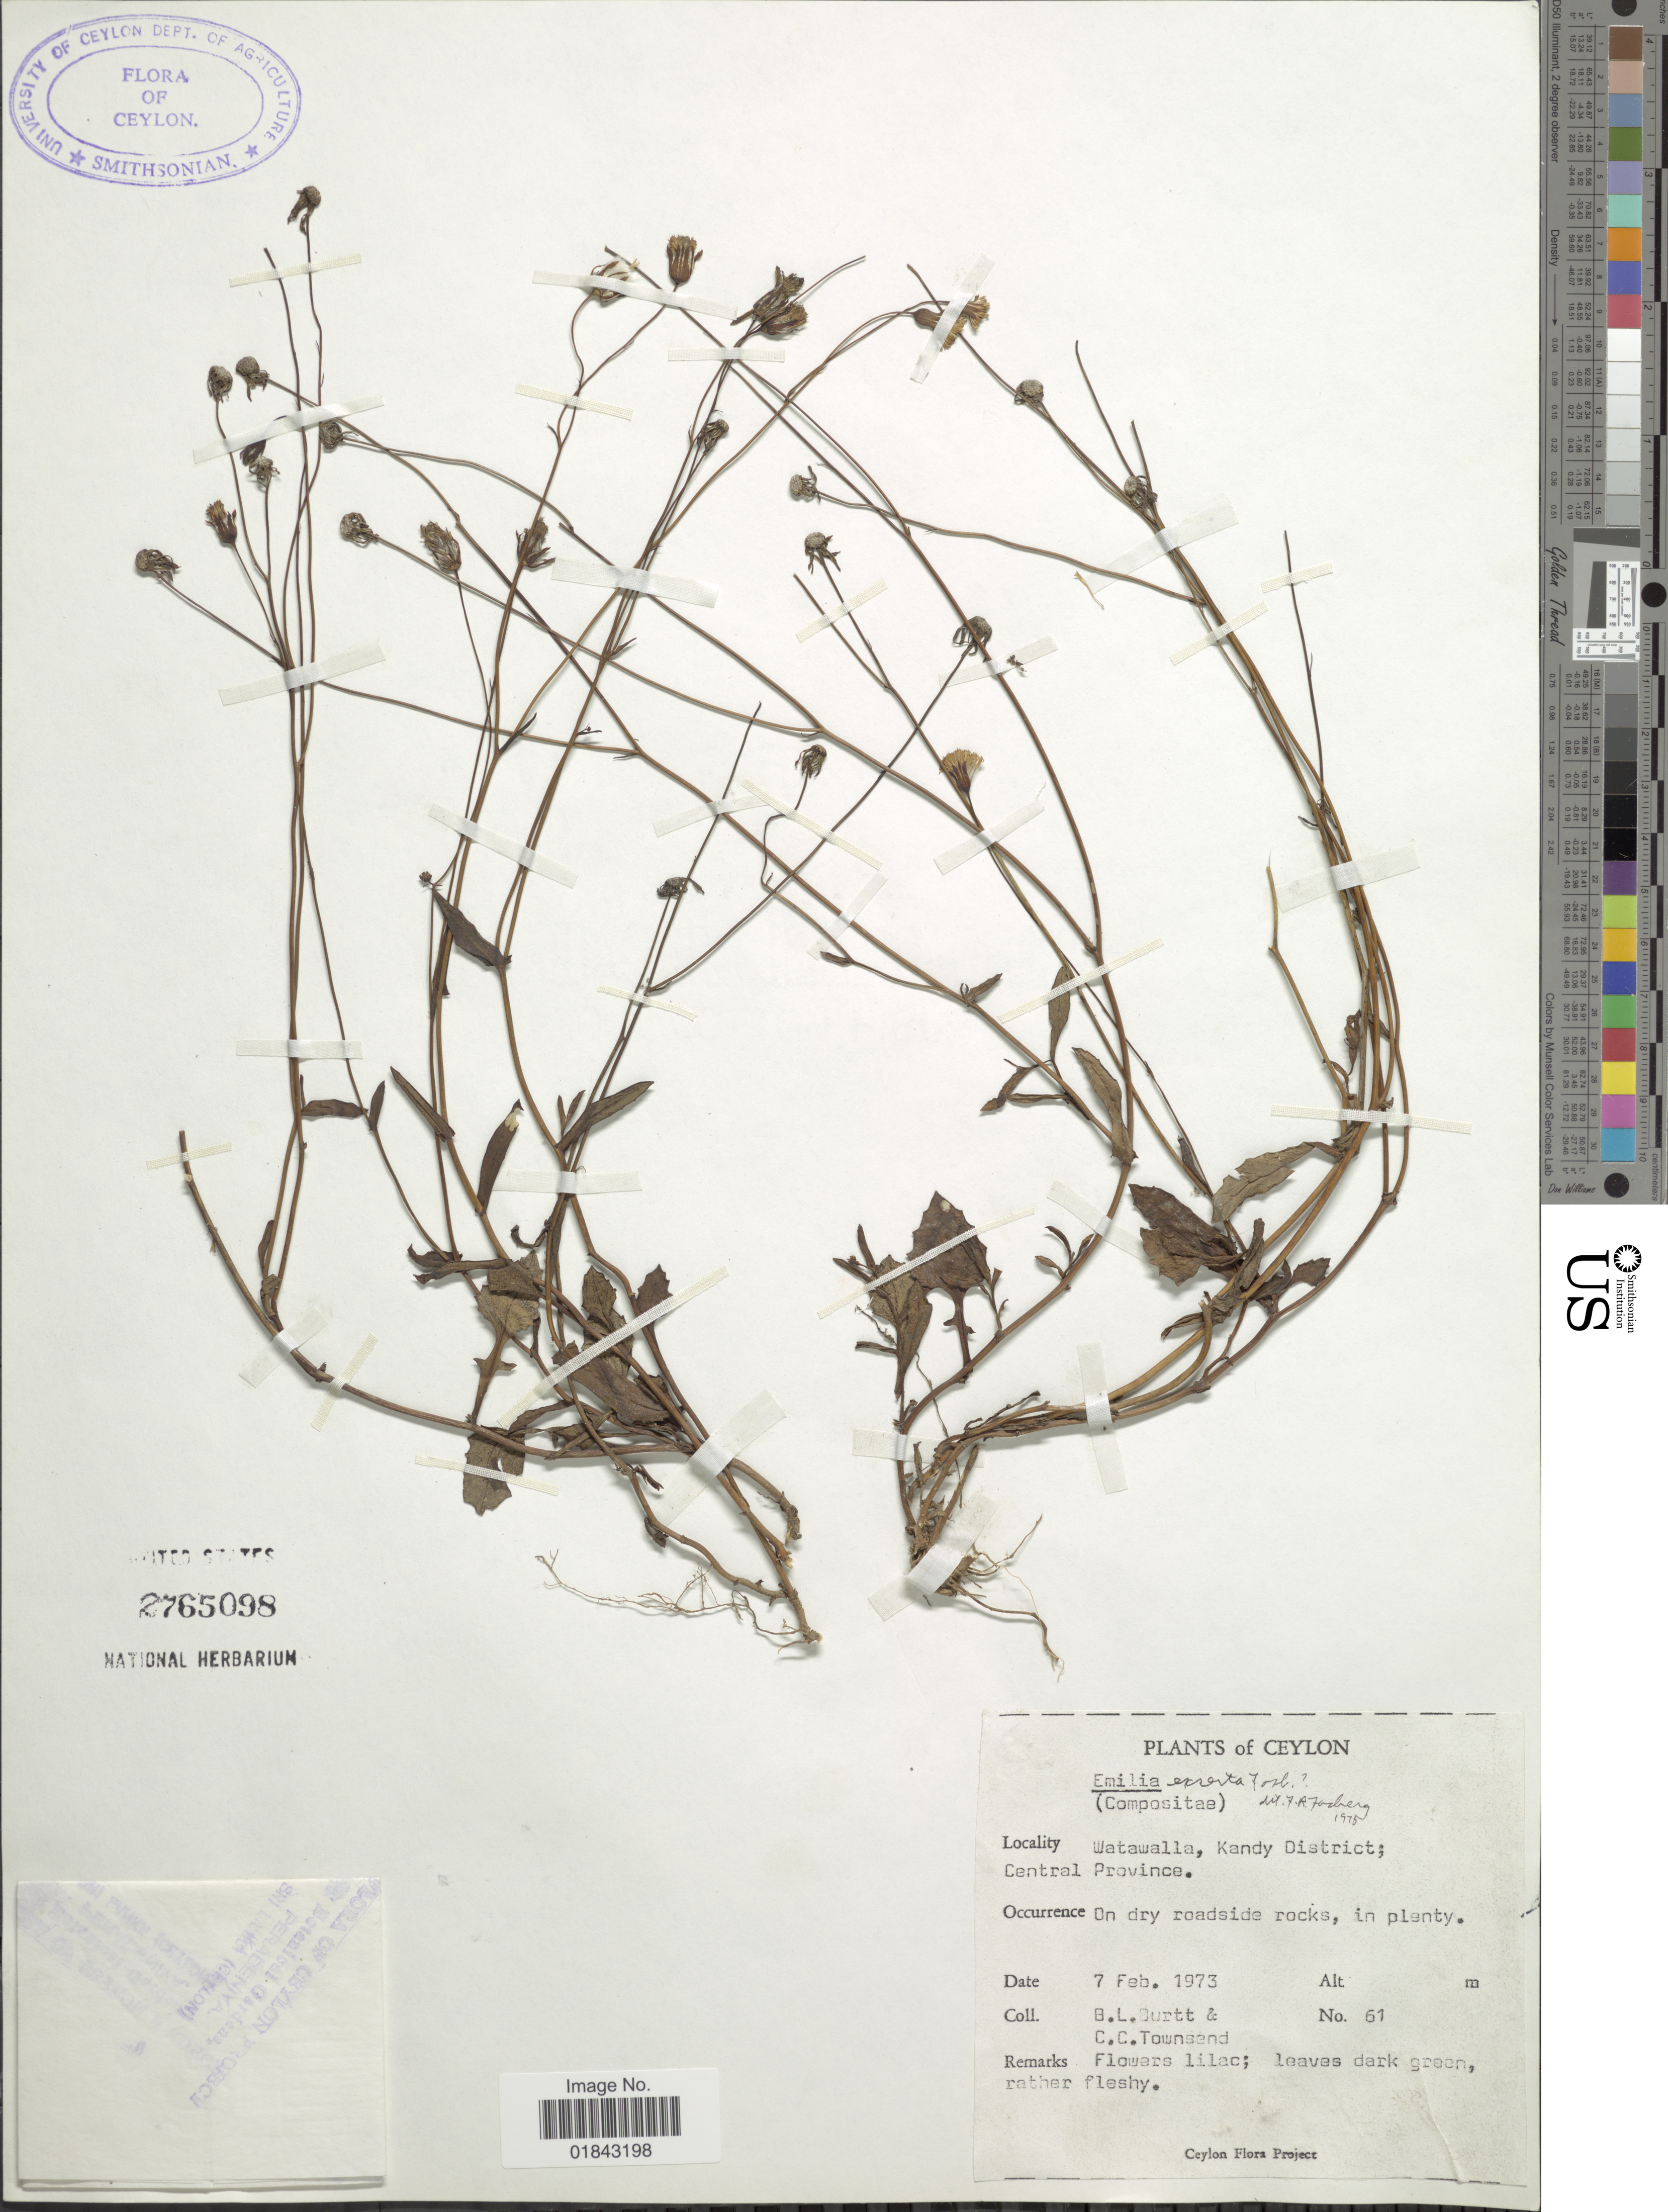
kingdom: Plantae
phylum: Tracheophyta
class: Magnoliopsida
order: Asterales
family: Asteraceae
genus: Emilia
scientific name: Emilia exserta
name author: Fosberg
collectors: B. L. Burtt & C. C. Townsend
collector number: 61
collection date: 1973-02-07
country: Sri Lanka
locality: Ceylon, Watawalla, Kandy District, Central Province, on dry roadside rocks, in plenty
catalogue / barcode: US 2765098